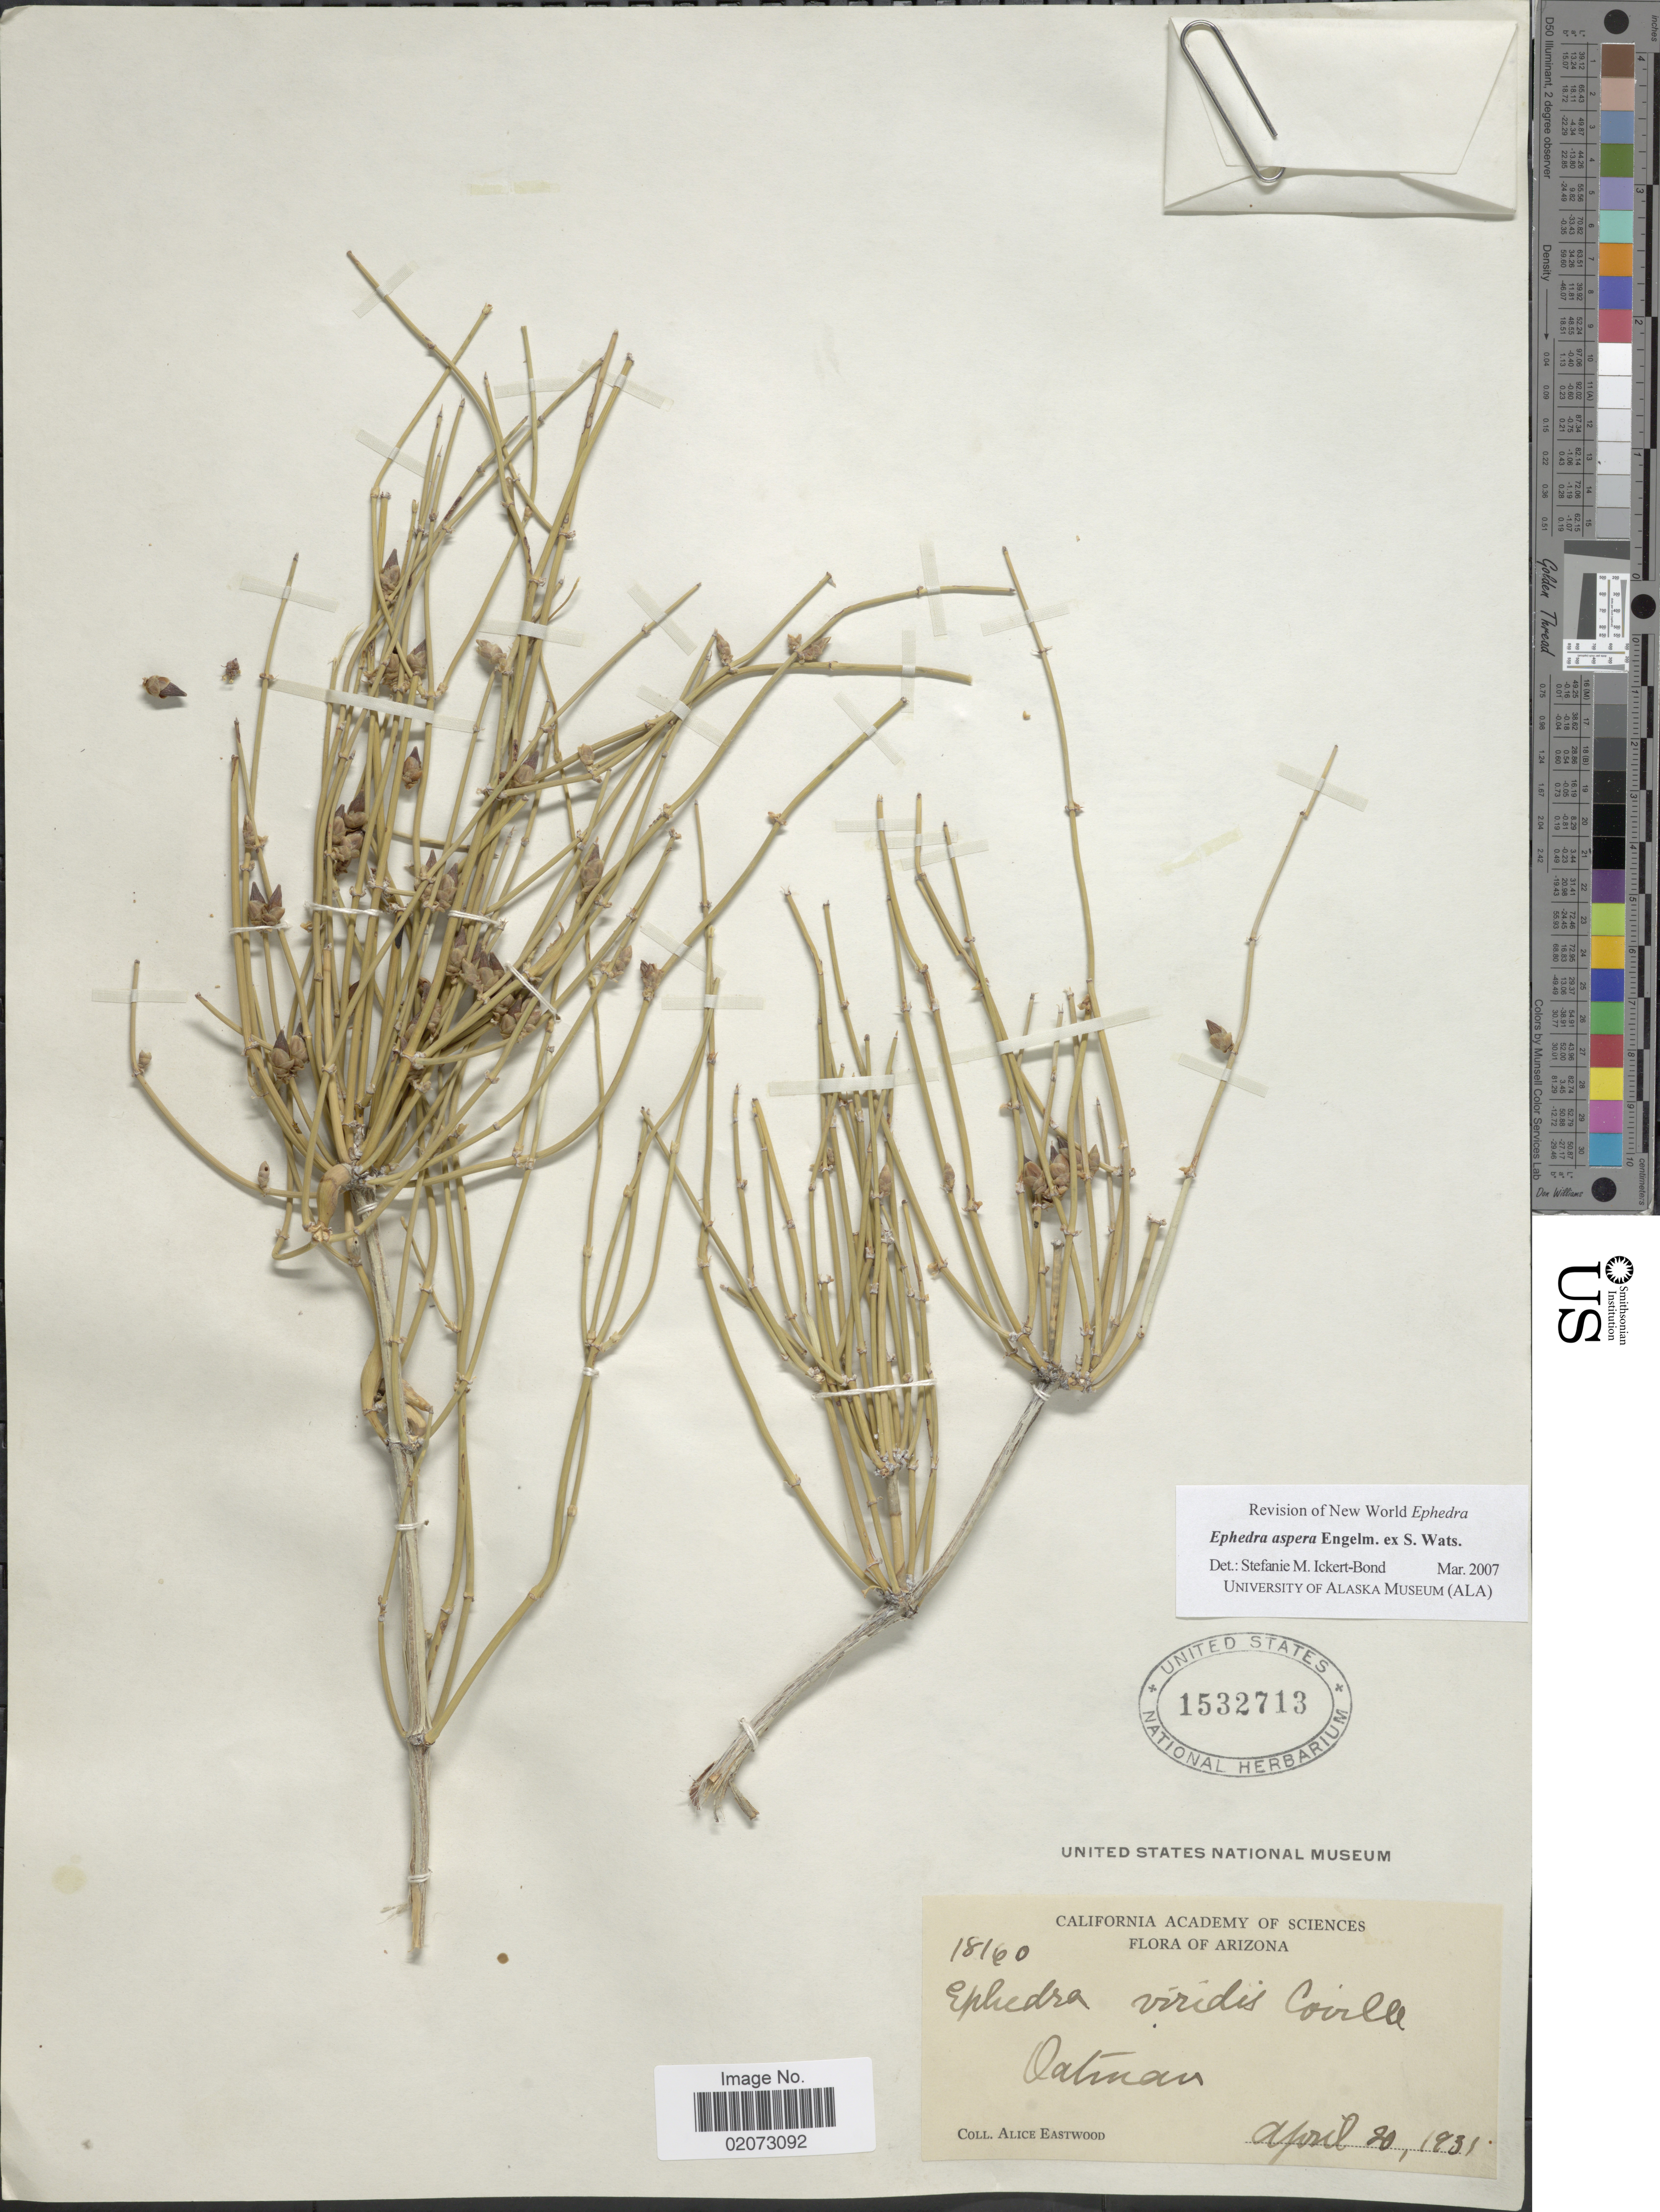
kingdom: Plantae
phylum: Tracheophyta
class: Gnetopsida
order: Ephedrales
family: Ephedraceae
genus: Ephedra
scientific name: Ephedra aspera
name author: Engelm. ex S. Watson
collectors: A. Eastwood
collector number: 18160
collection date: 1931-04-20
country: United States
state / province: Arizona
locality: Oatman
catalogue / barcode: US 1532713